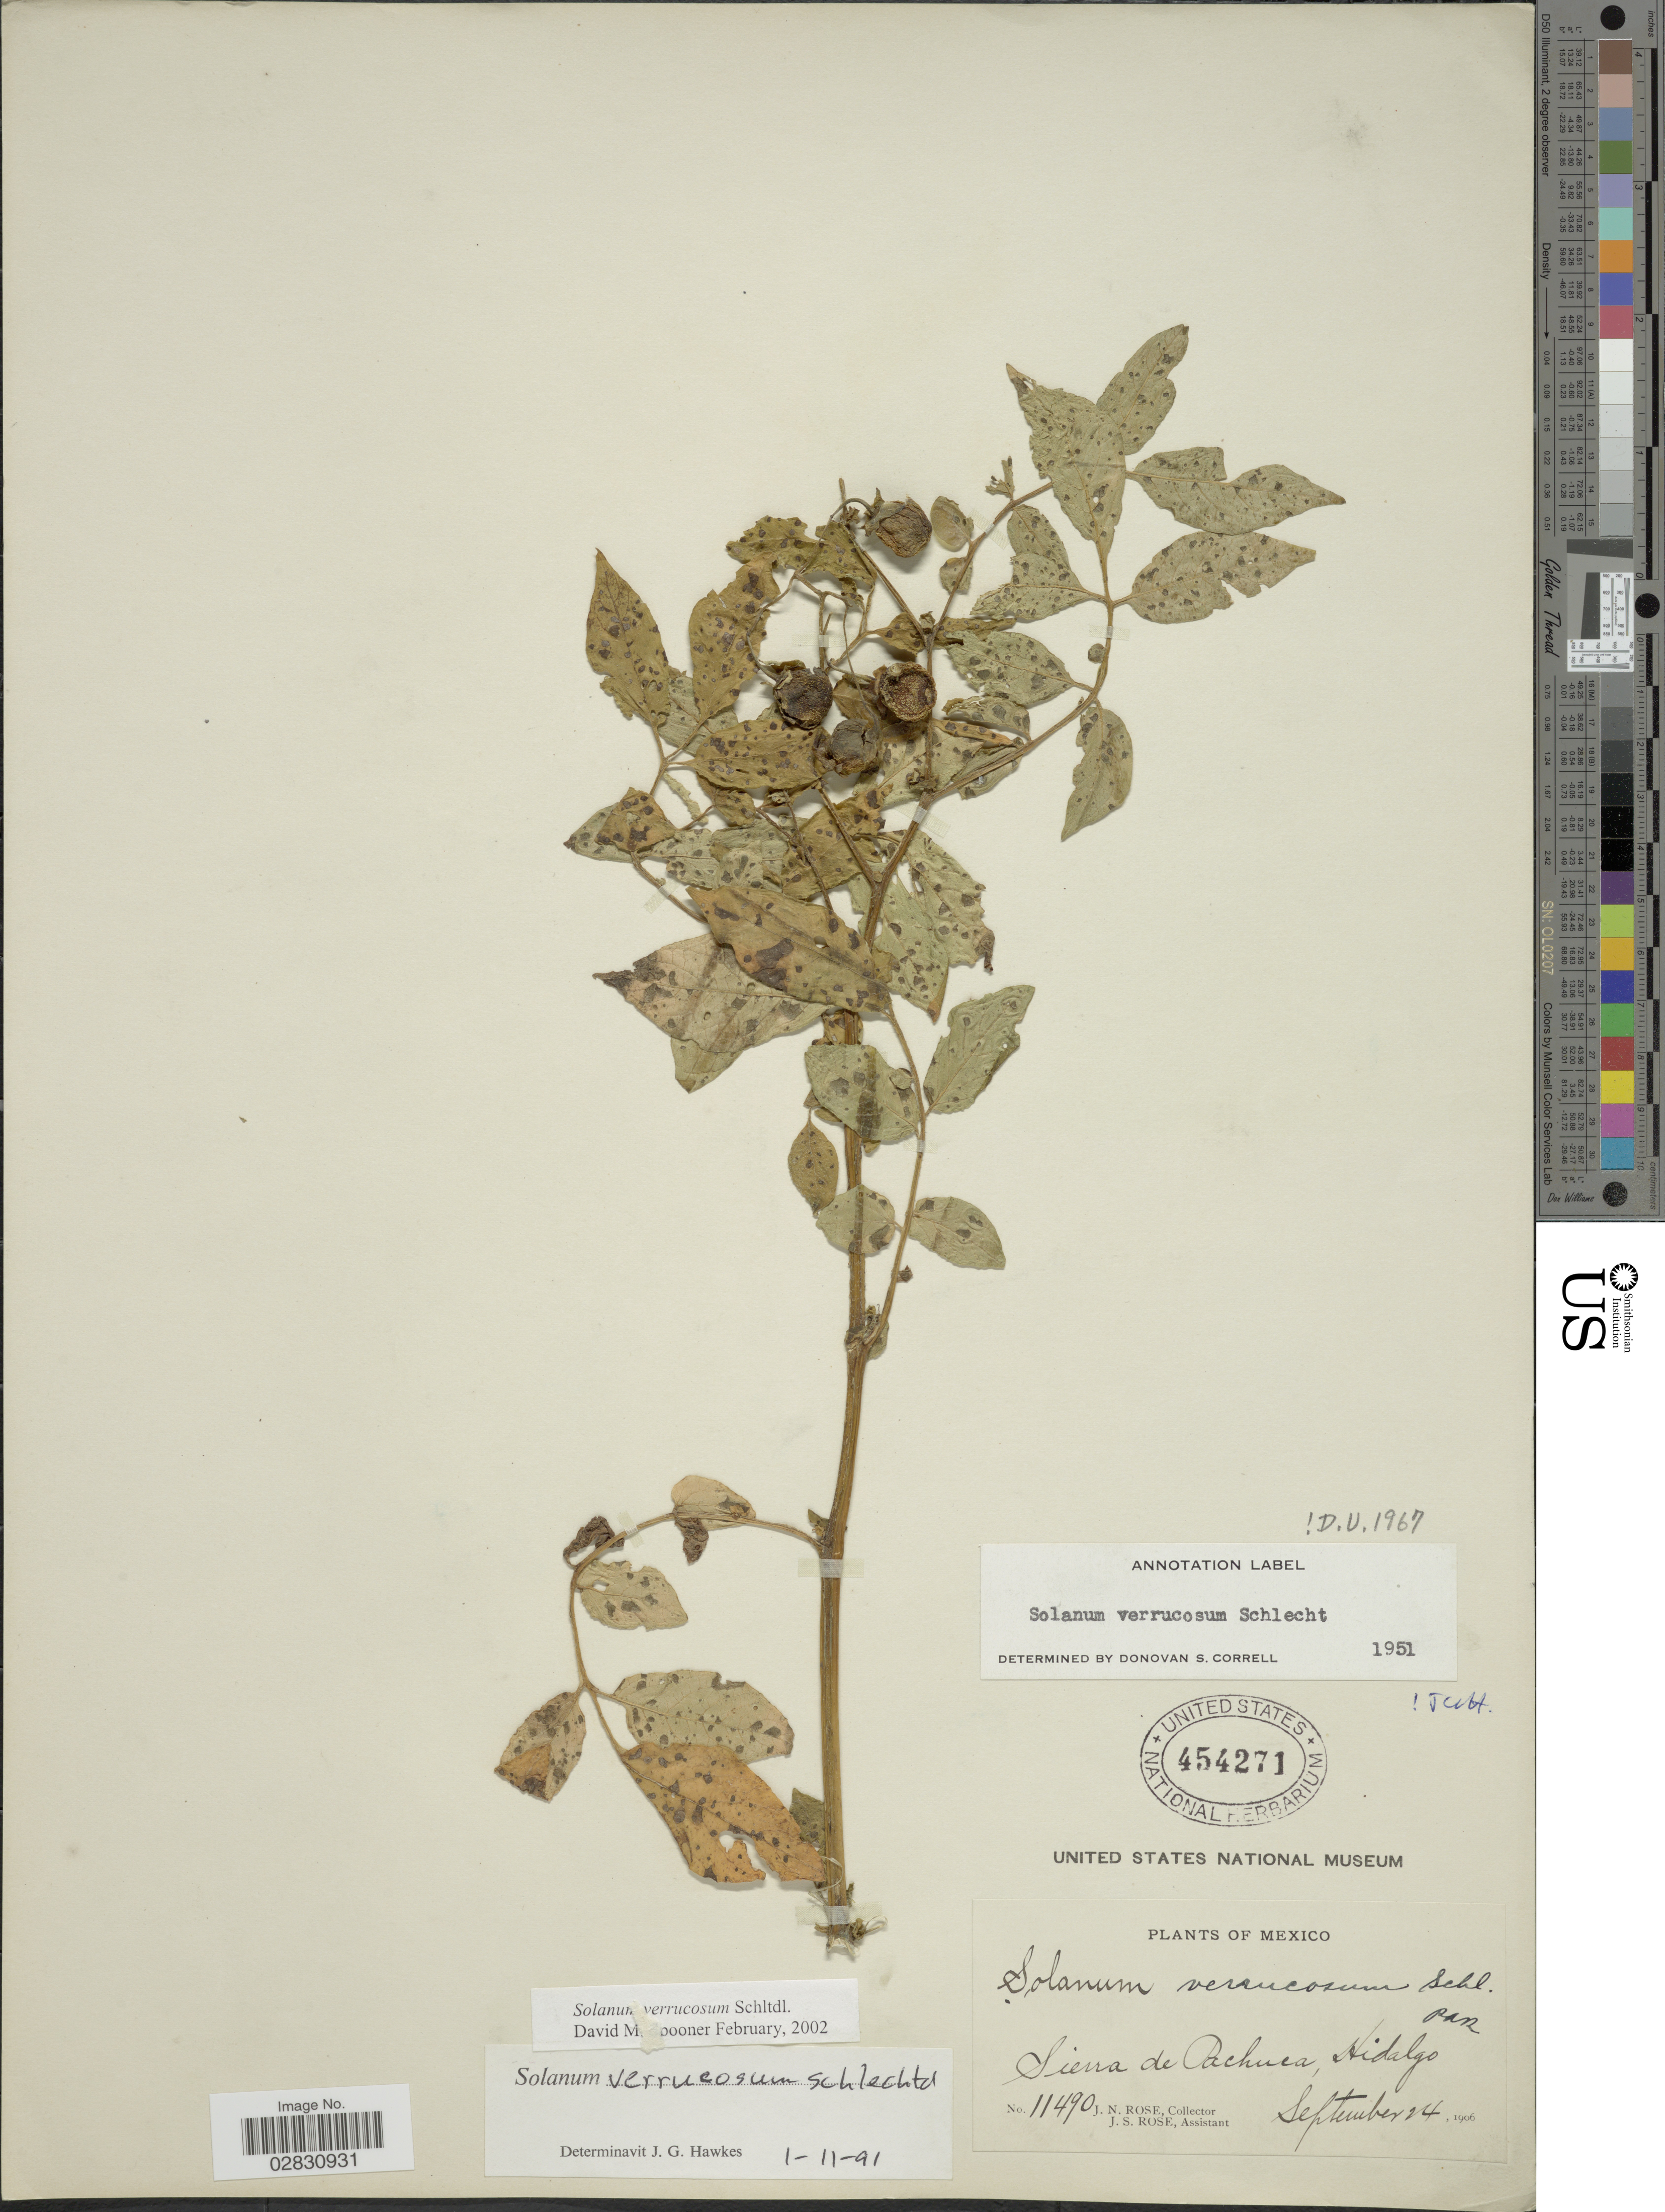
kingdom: Plantae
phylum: Tracheophyta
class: Magnoliopsida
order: Solanales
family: Solanaceae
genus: Solanum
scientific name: Solanum verrucosum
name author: Schltdl.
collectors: J. N. Rose & J. S. Rose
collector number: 11490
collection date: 1906-09-24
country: Mexico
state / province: Hidalgo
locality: Sierra de Pachuca.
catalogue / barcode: US 454271